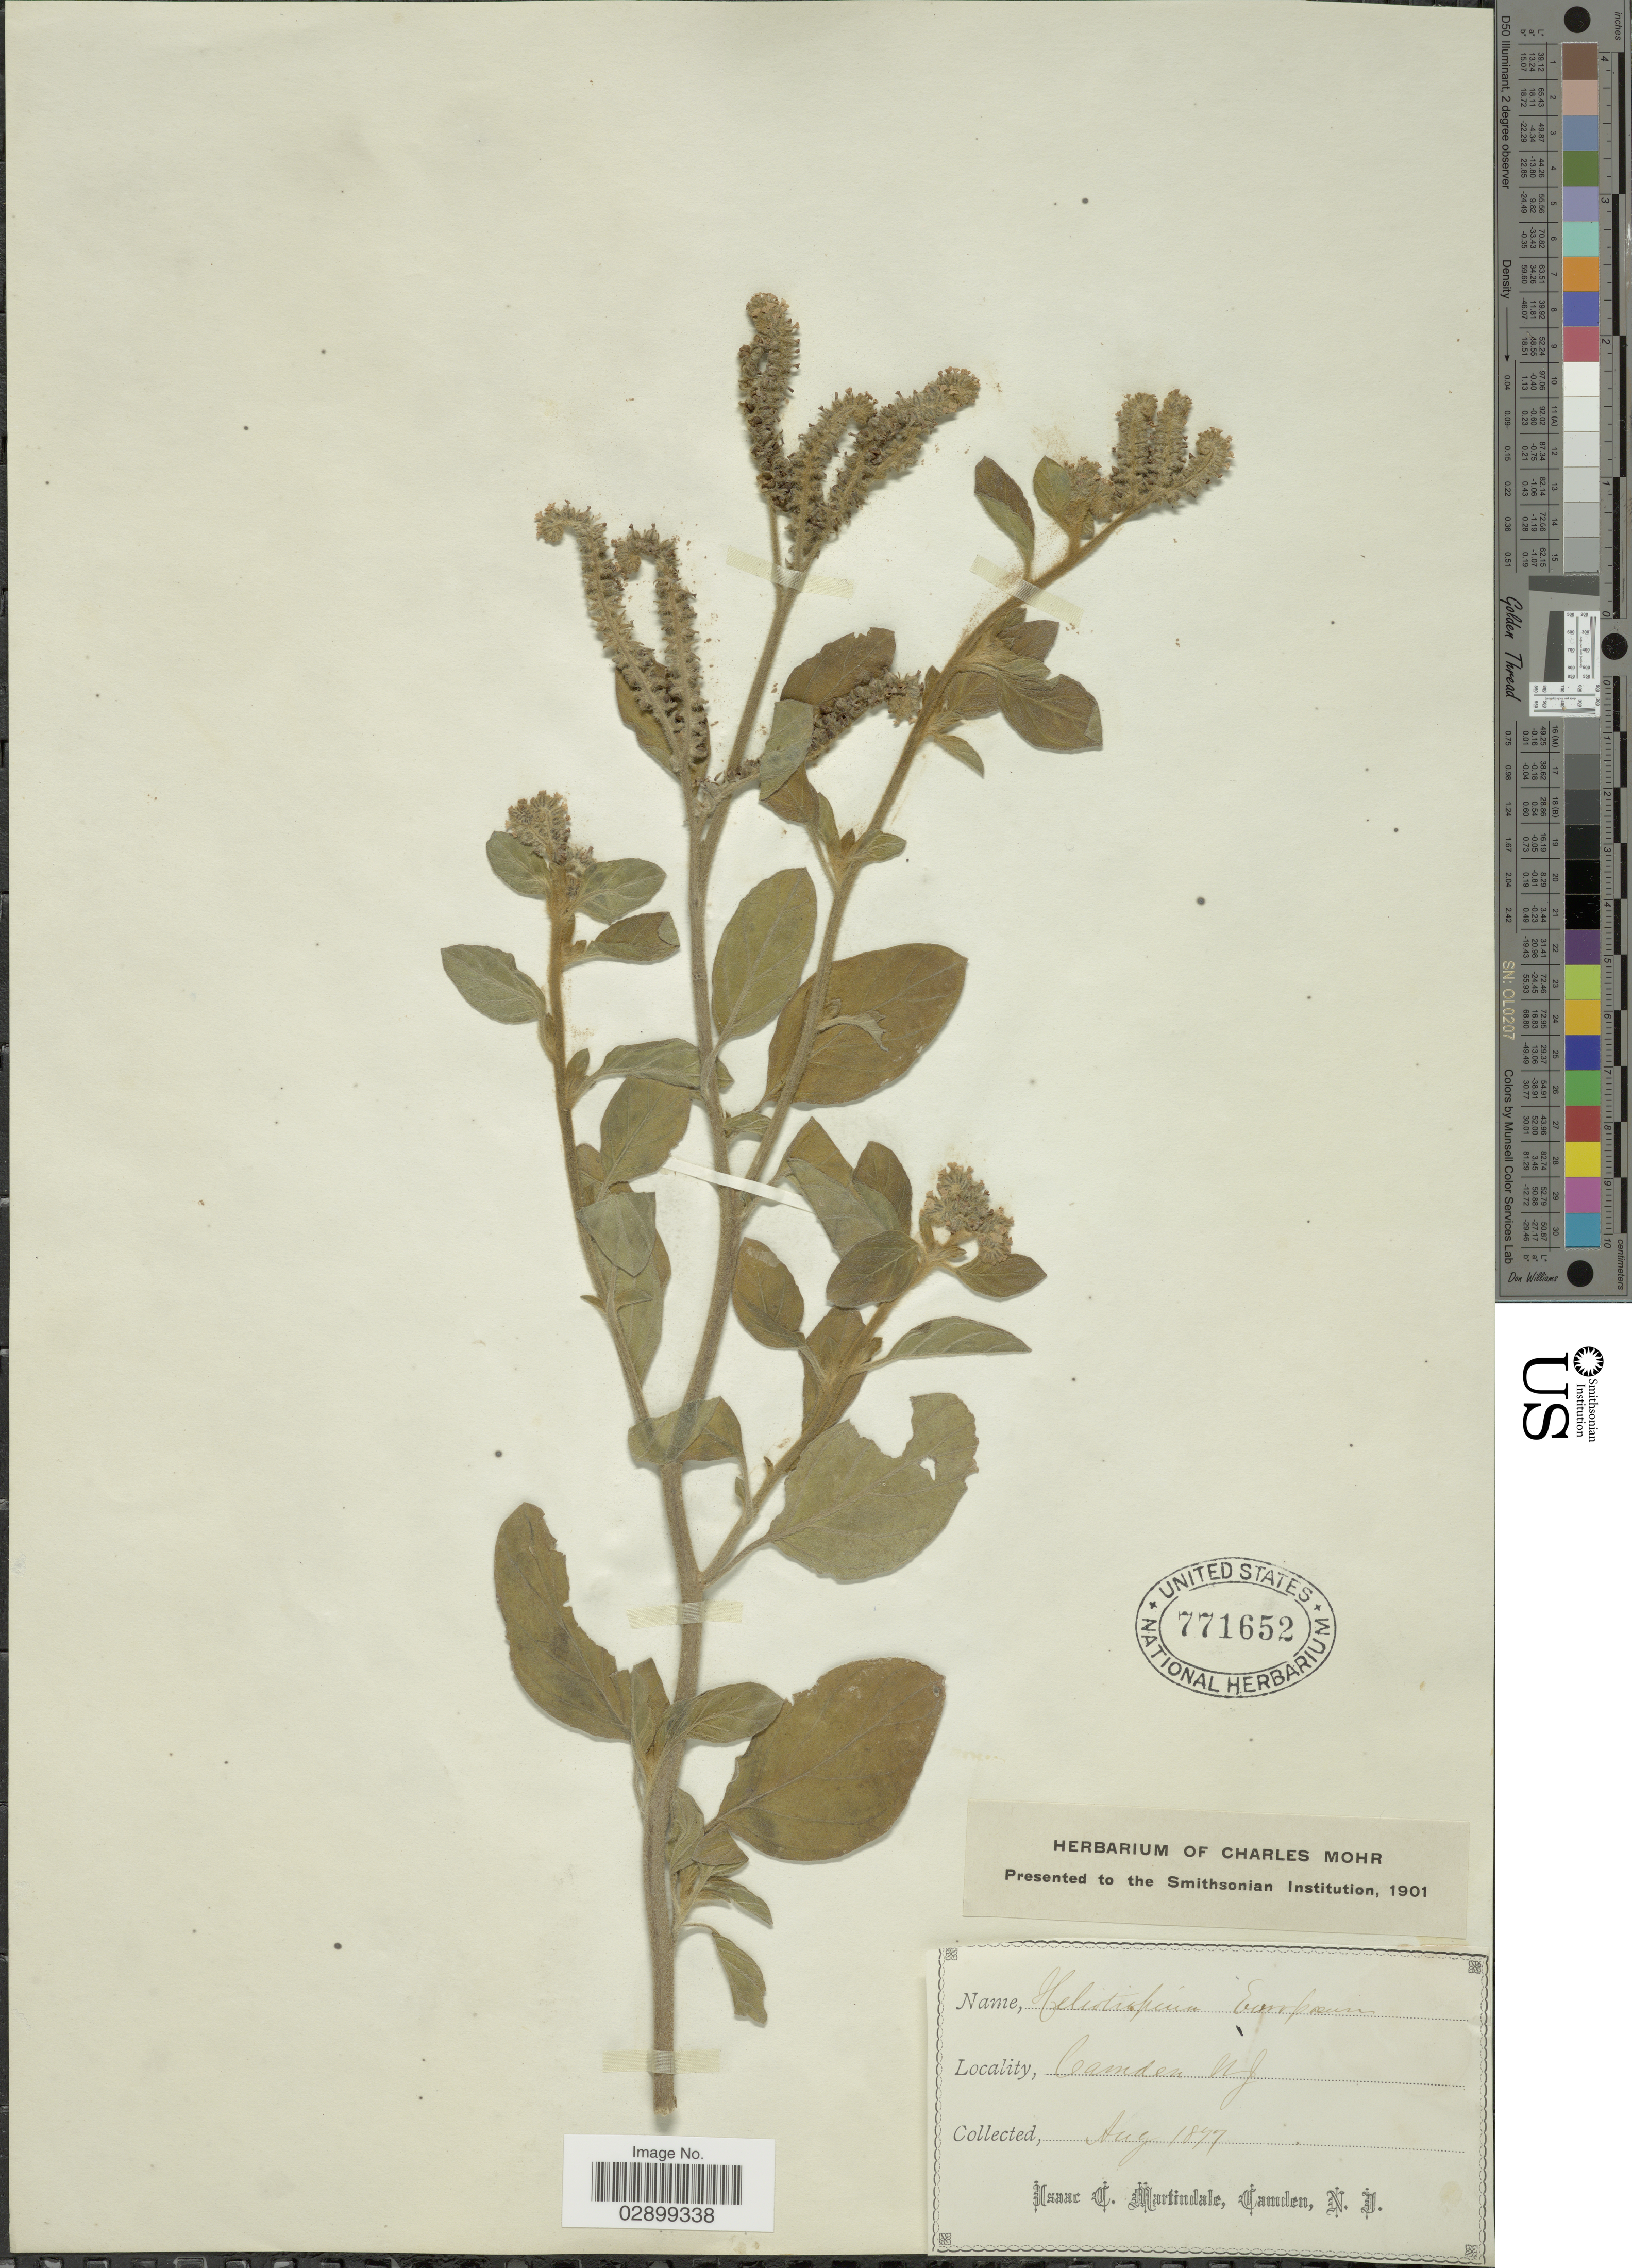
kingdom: Plantae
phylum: Tracheophyta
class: Magnoliopsida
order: Boraginales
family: Heliotropiaceae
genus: Heliotropium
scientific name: Heliotropium europaeum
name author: L.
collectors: I. C. Martindale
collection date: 1897-08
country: United States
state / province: New Jersey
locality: Camden, JK.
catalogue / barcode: US 771652